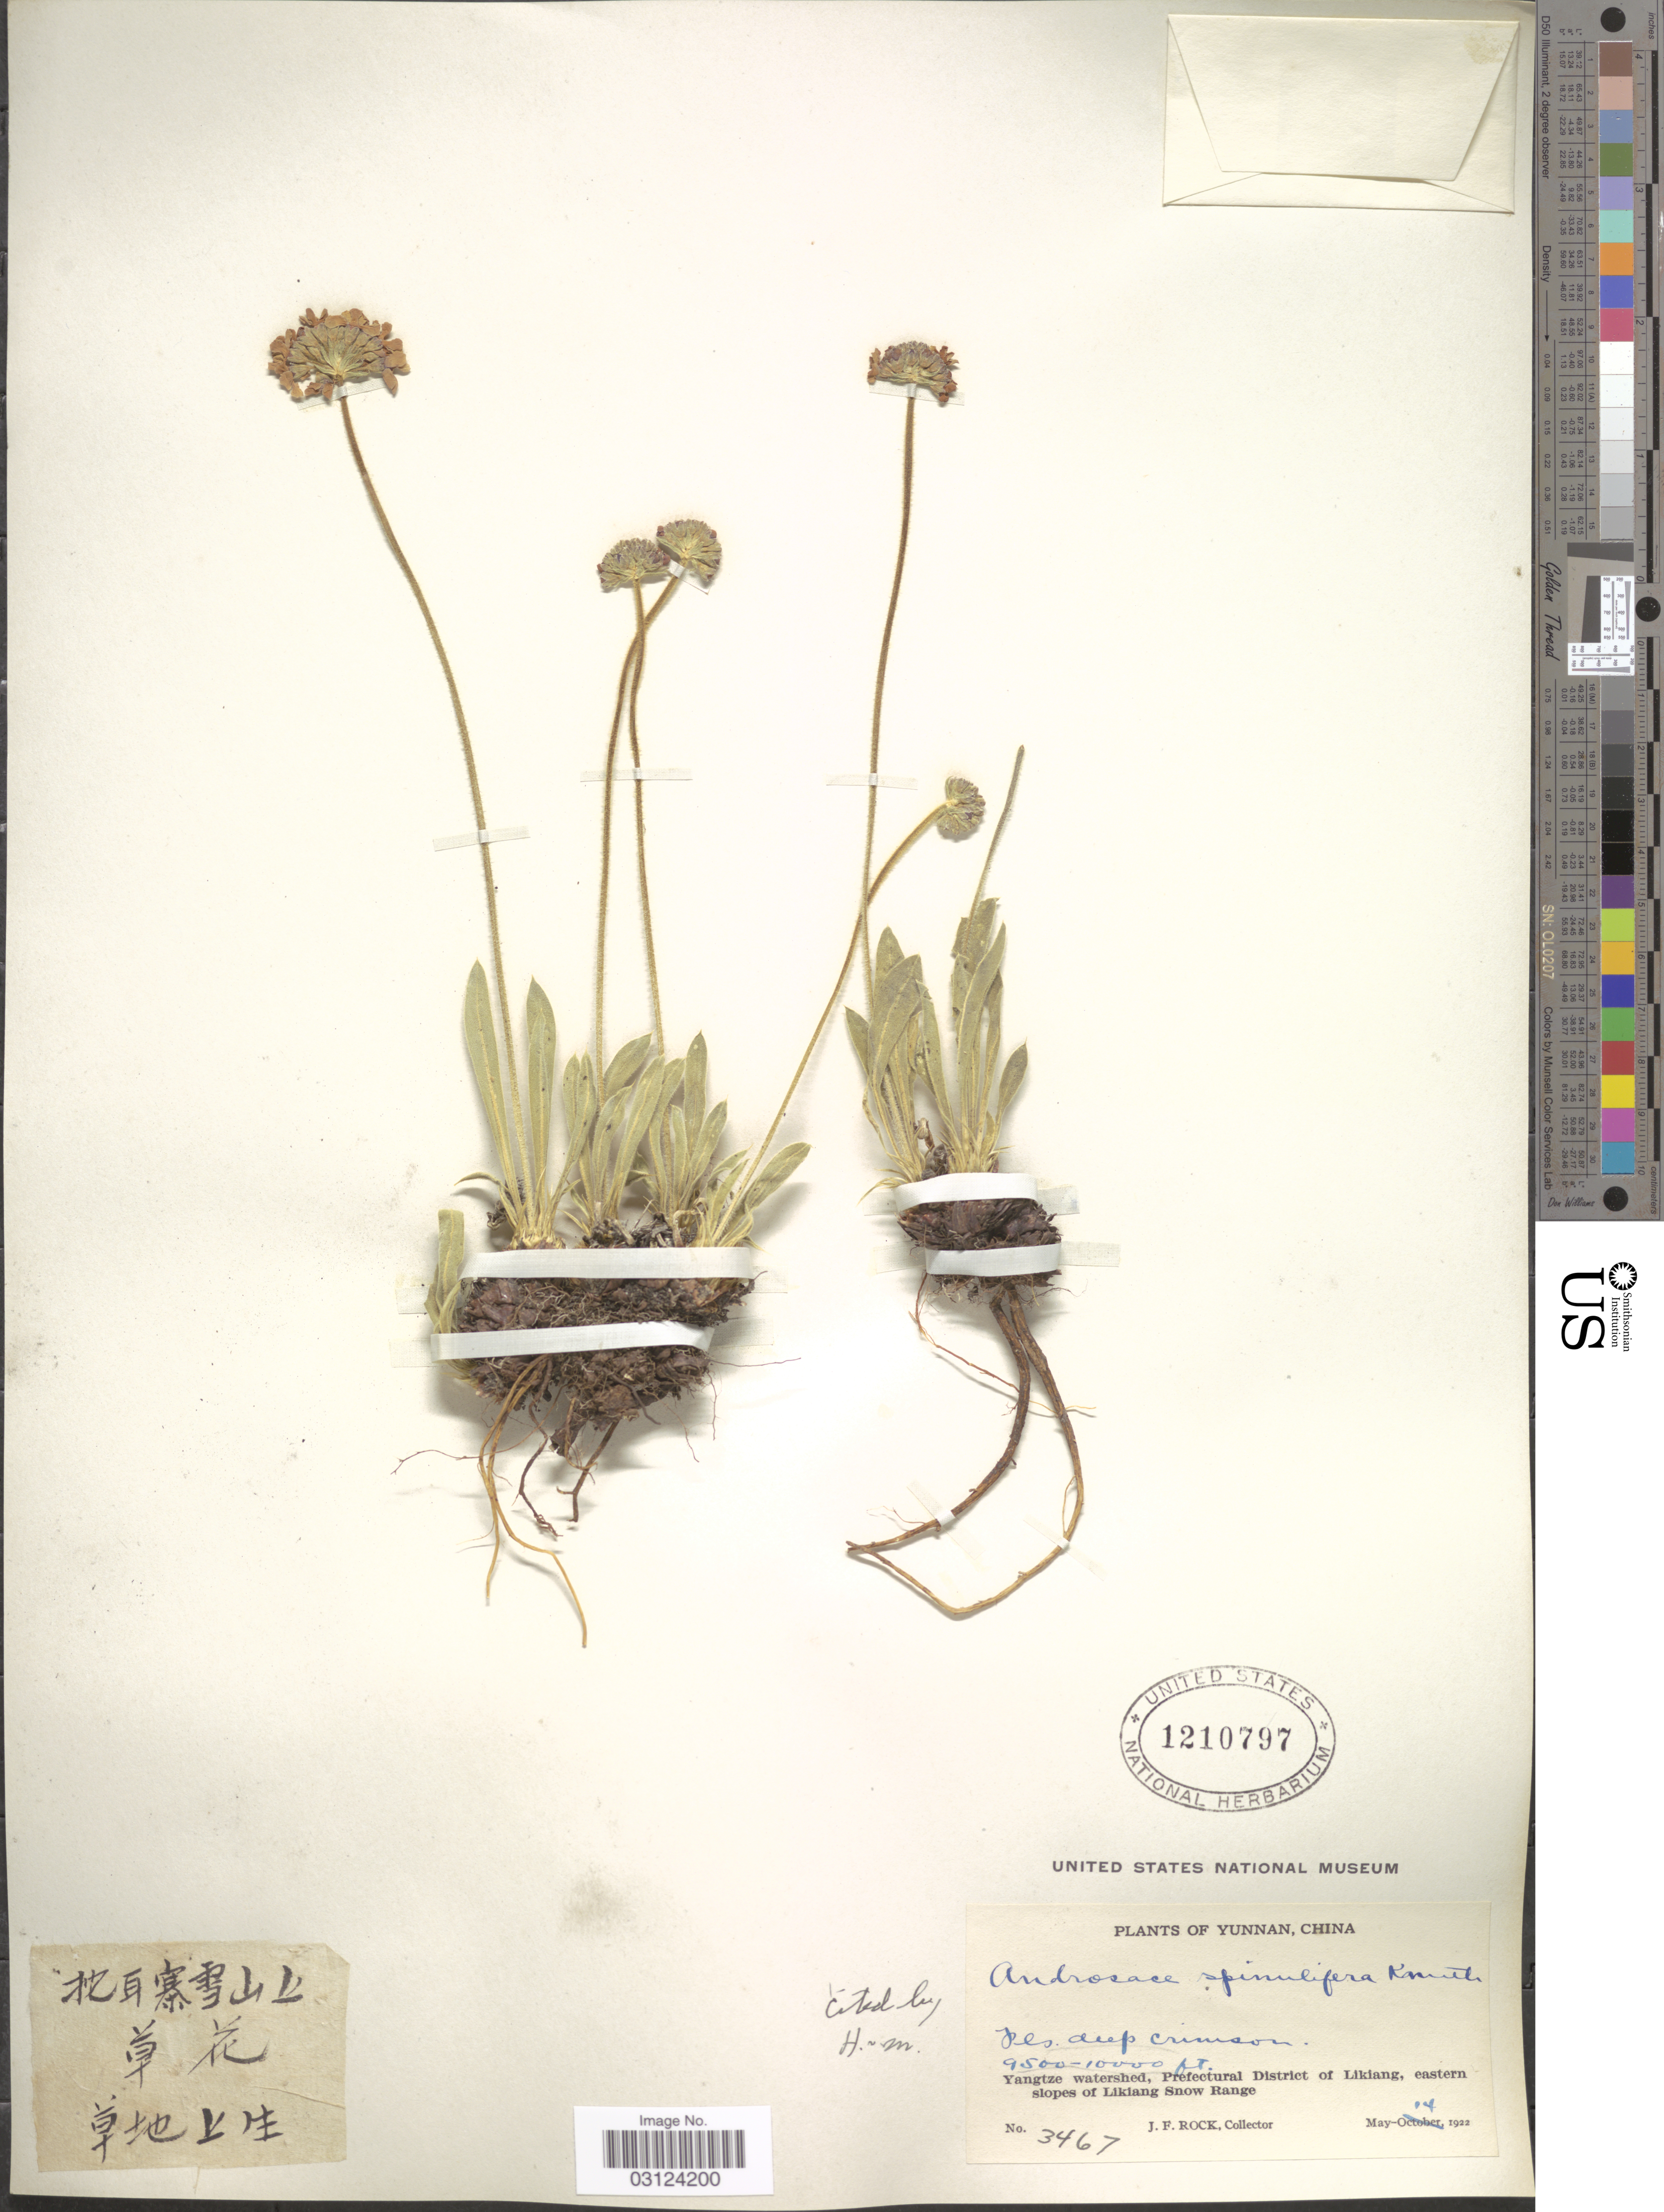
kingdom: Plantae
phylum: Tracheophyta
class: Magnoliopsida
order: Ericales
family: Primulaceae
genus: Androsace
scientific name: Androsace spinulifera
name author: (Franch.) R. Knuth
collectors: J. Rock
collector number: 3467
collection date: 1922-05-14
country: China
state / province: Yunnan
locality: Yangtze watershed, Prefectural District of Likiang, eastern slopes of Likiang Snow Range.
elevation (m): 2896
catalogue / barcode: US 1210797